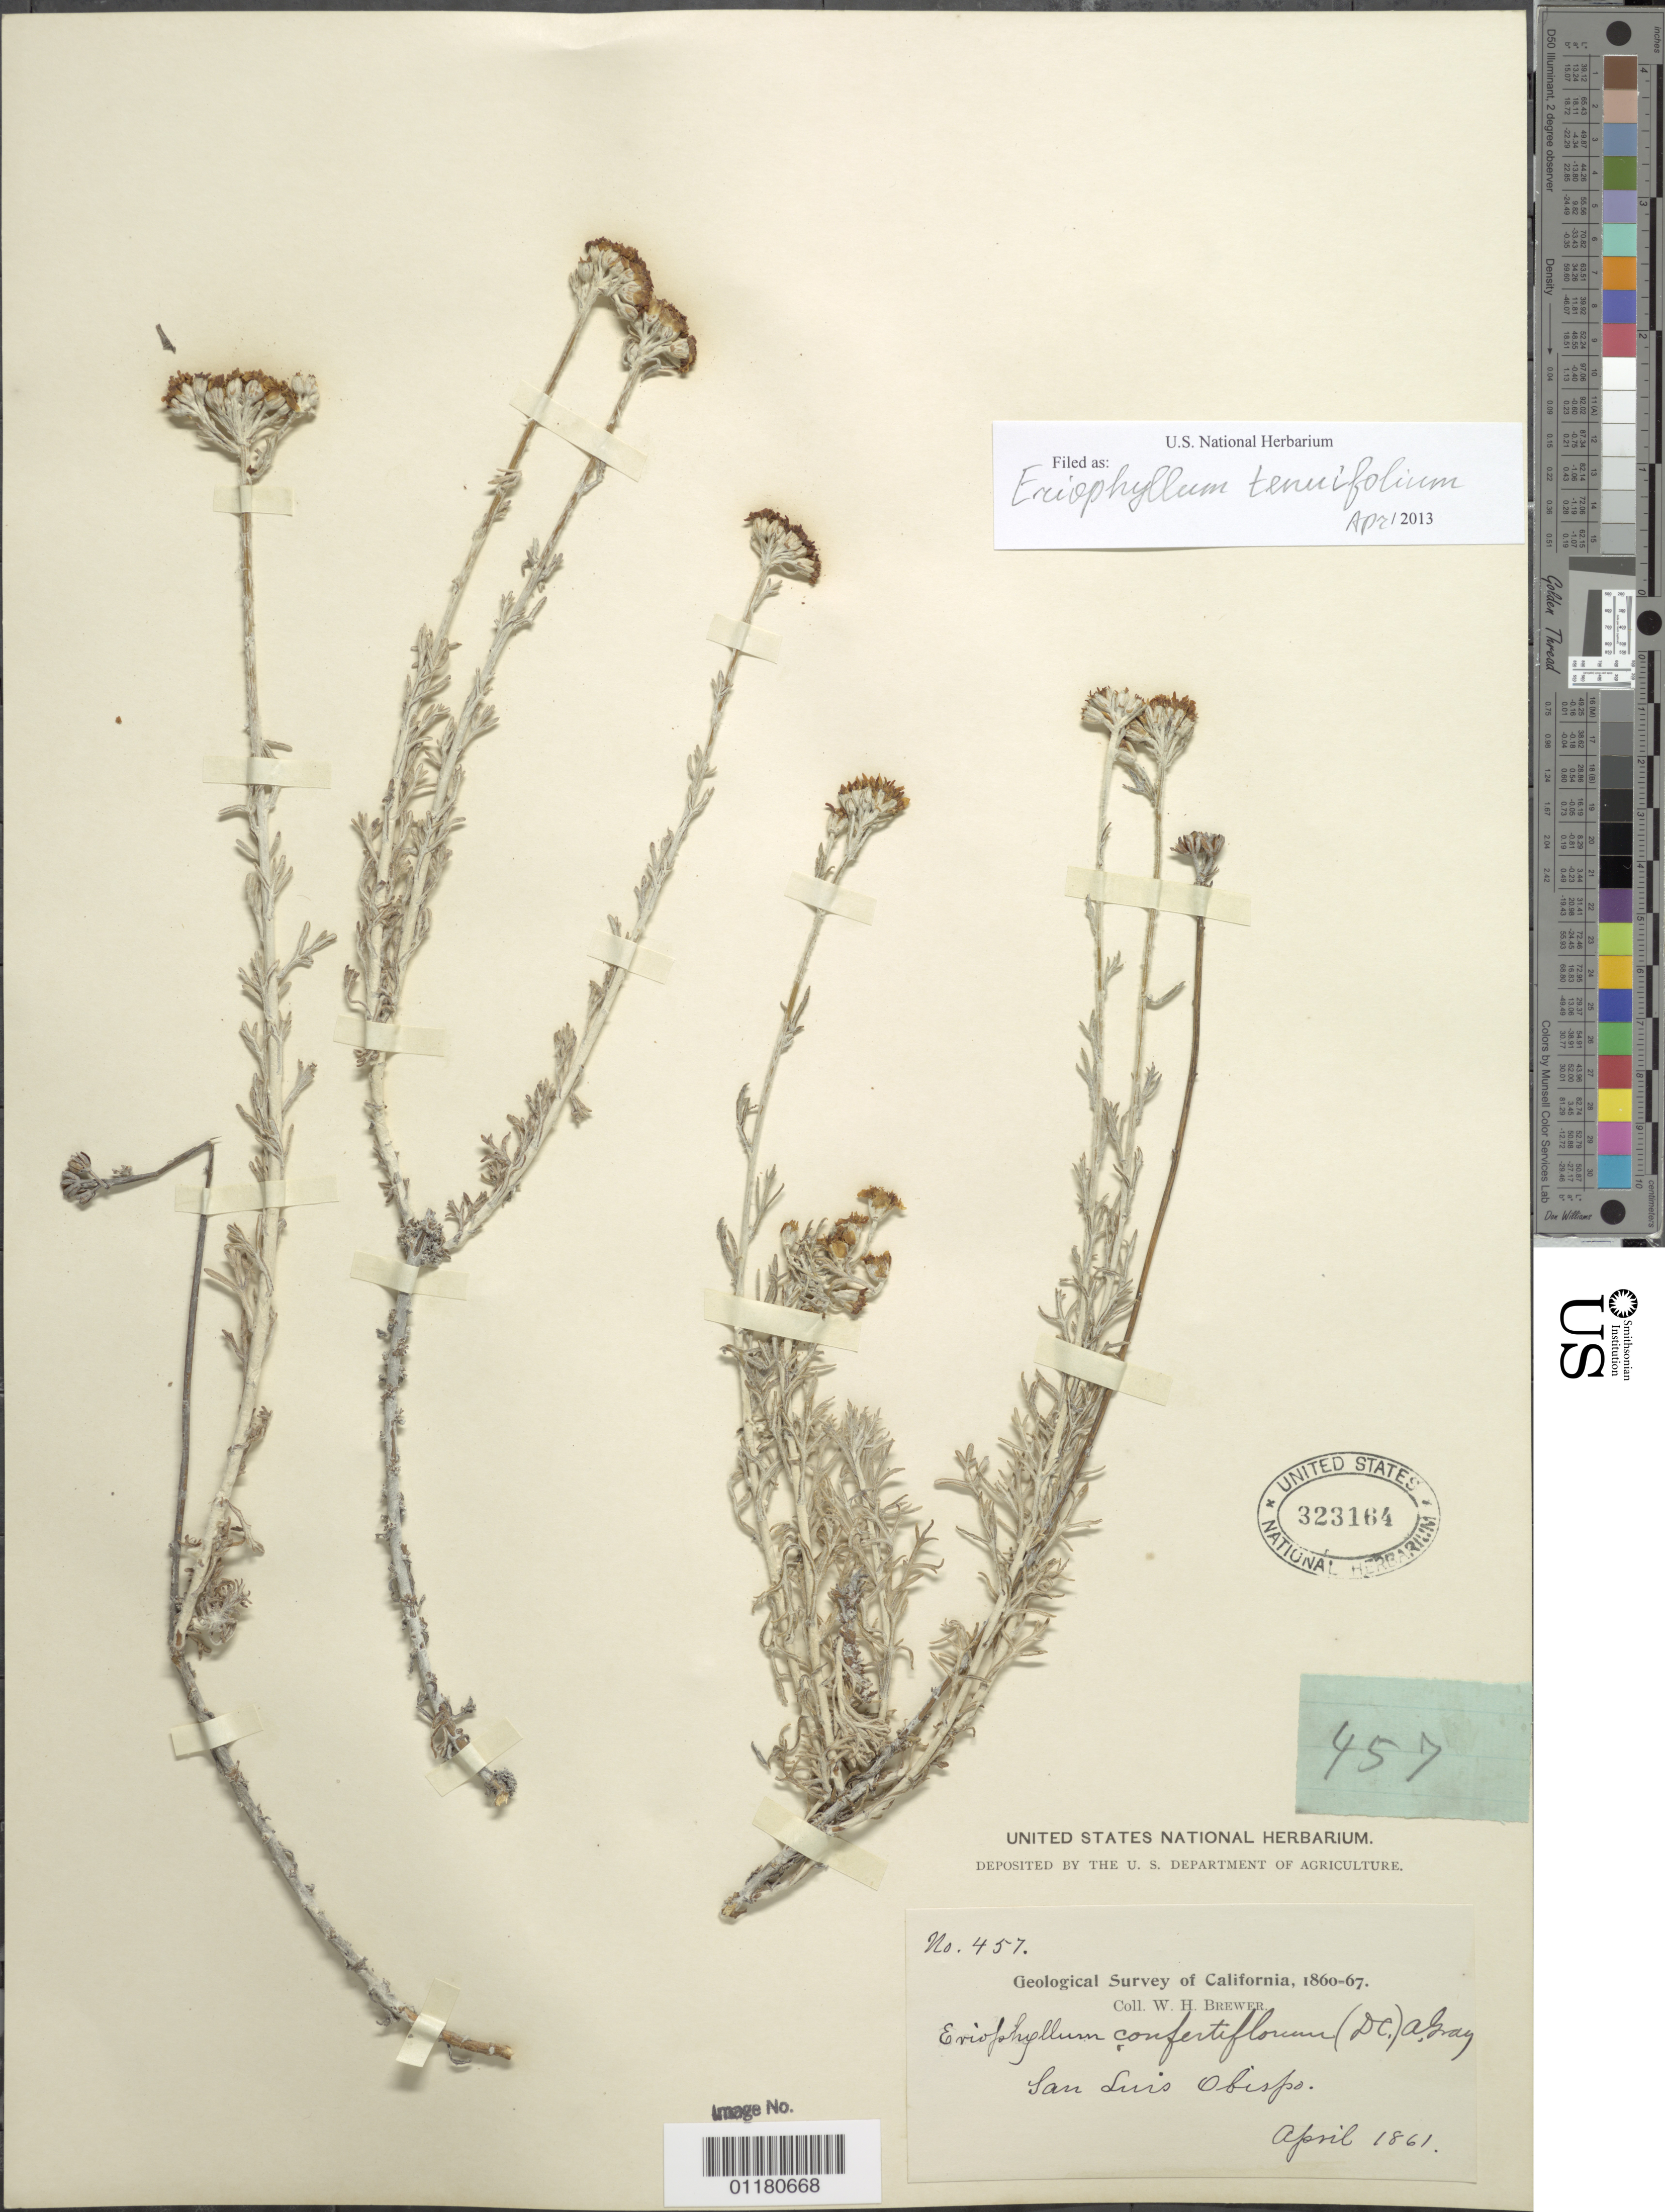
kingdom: Plantae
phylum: Tracheophyta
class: Magnoliopsida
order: Asterales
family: Asteraceae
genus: Eriophyllum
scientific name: Eriophyllum tenuifolium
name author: (DC.) Rydb.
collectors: W. H. Brewer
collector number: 457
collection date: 1861-04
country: United States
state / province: California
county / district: San Luis Obispo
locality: San Luis Obispo.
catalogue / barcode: US 323164